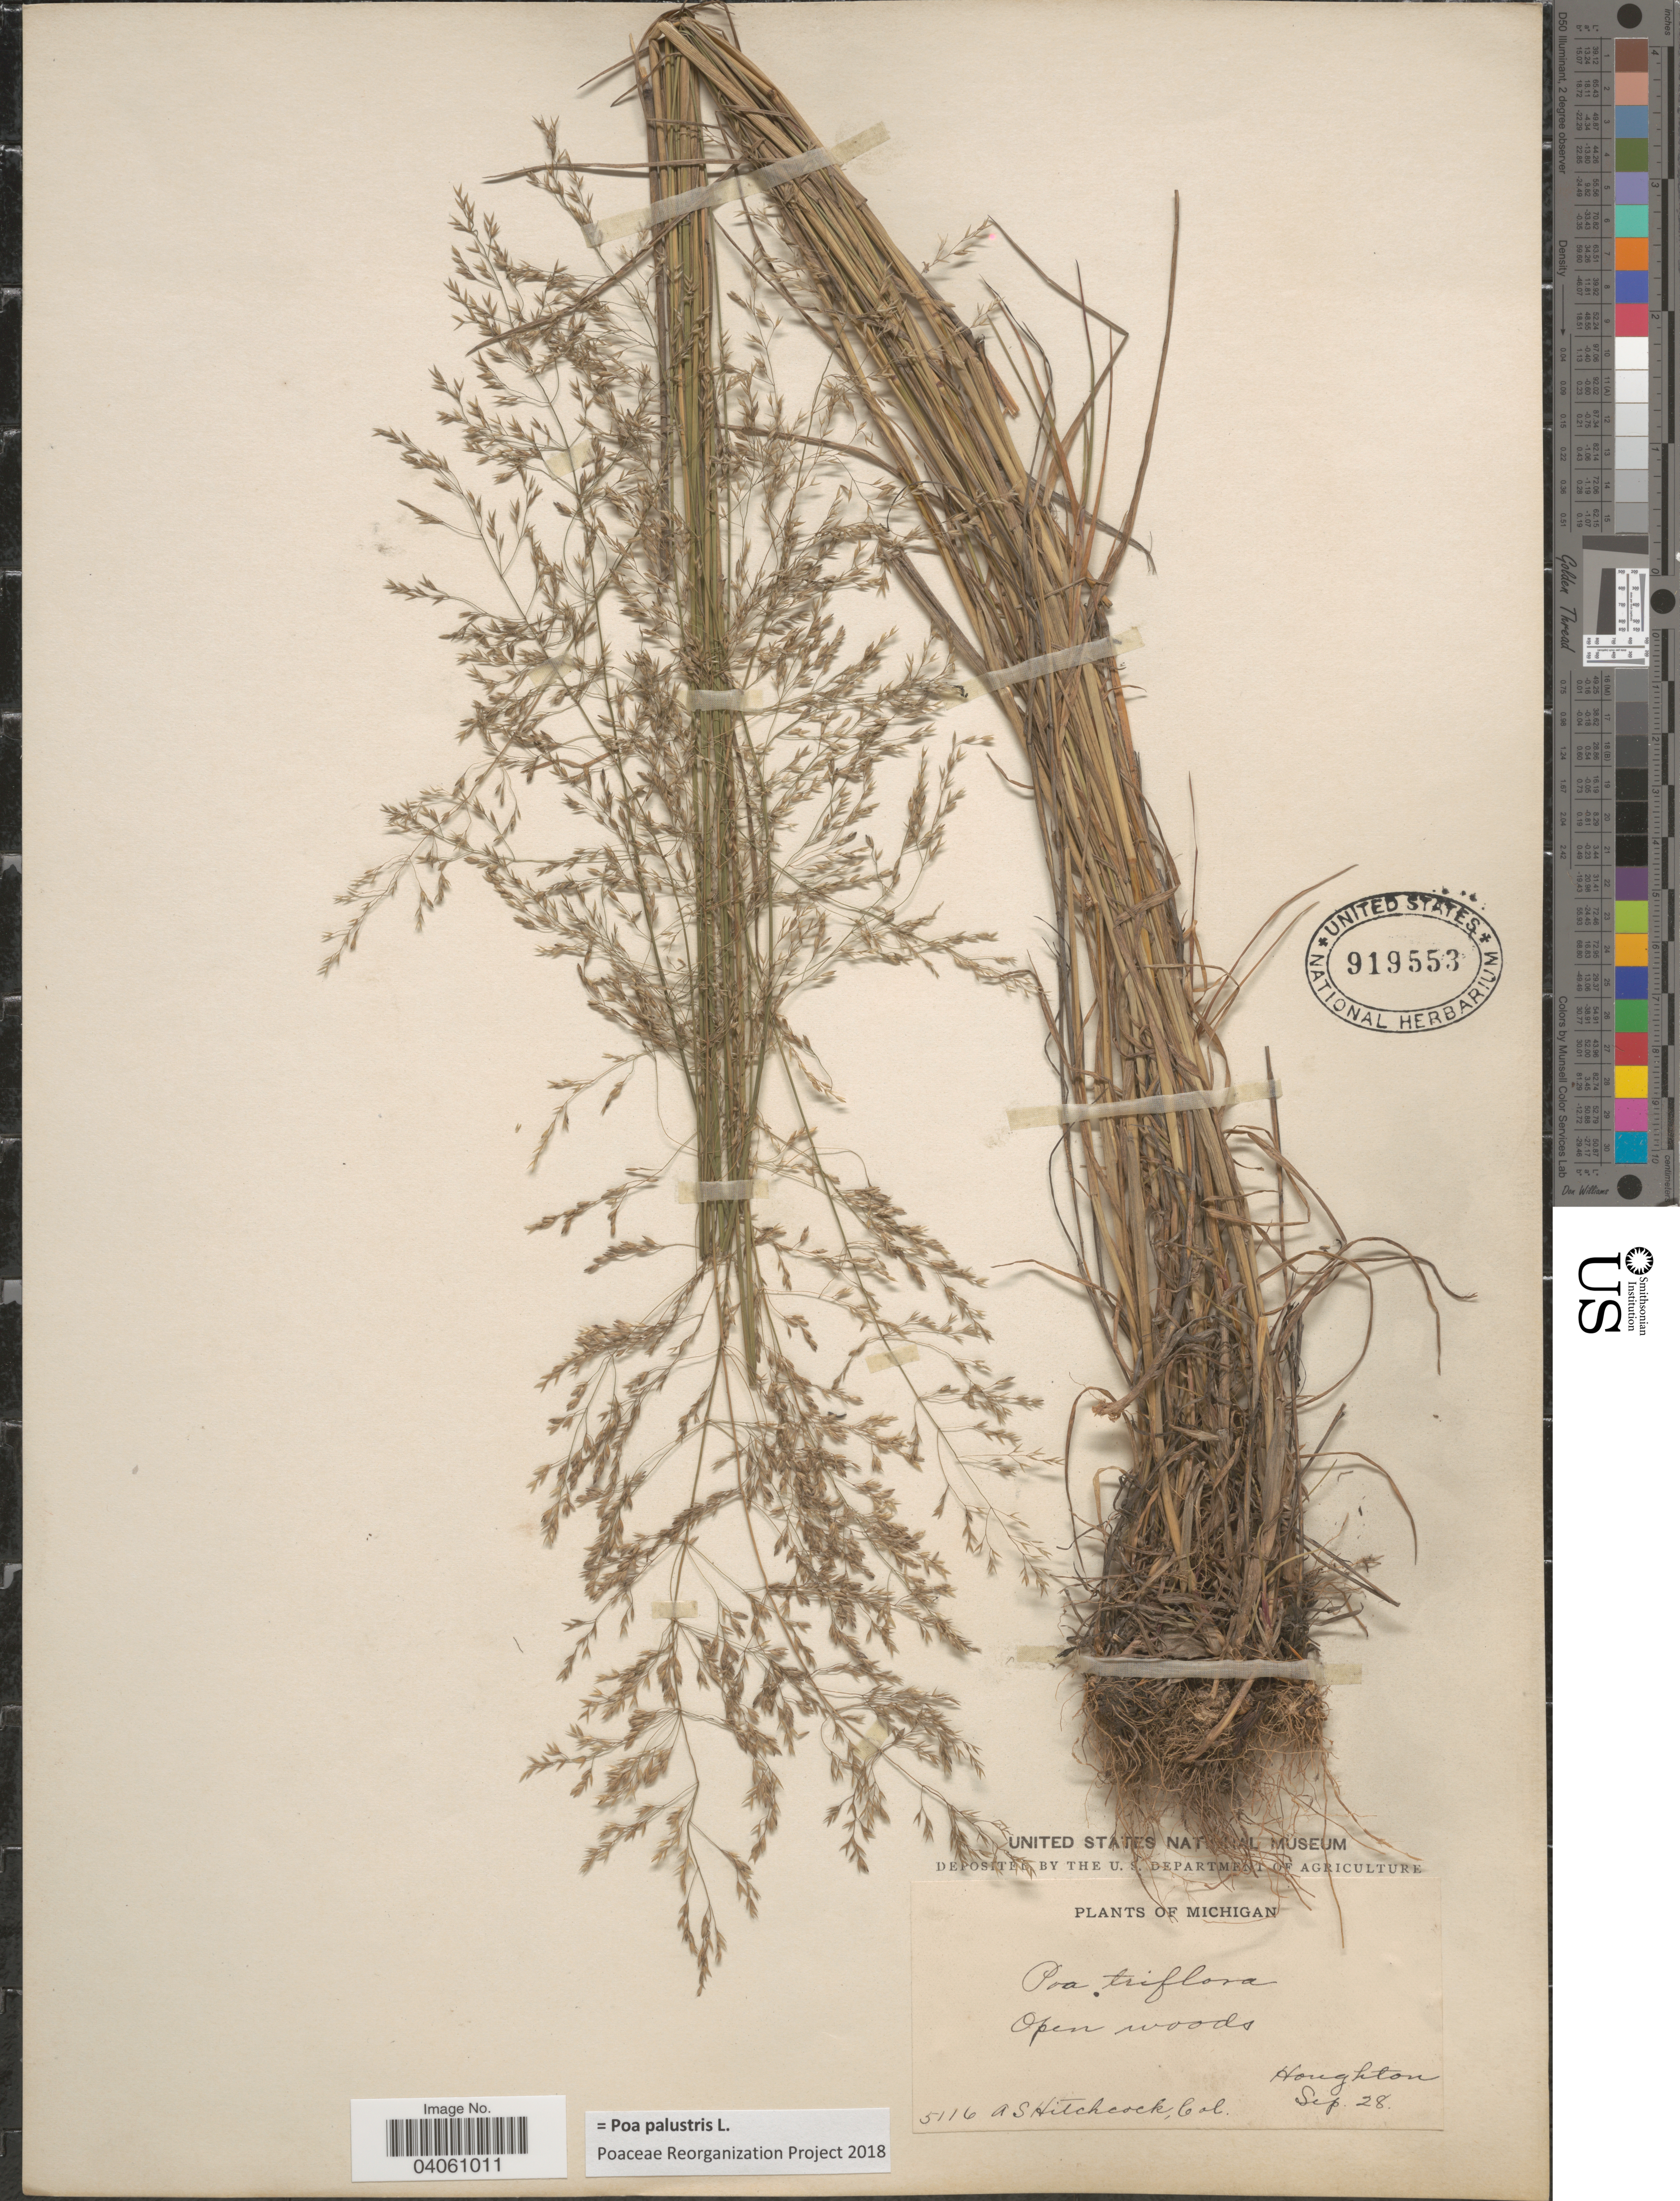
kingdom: Plantae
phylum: Tracheophyta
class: Liliopsida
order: Poales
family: Poaceae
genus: Poa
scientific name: Poa palustris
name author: L.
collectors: A. S. Hitchcock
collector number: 5116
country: United States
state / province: Michigan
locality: Houghton.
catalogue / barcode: US 919553